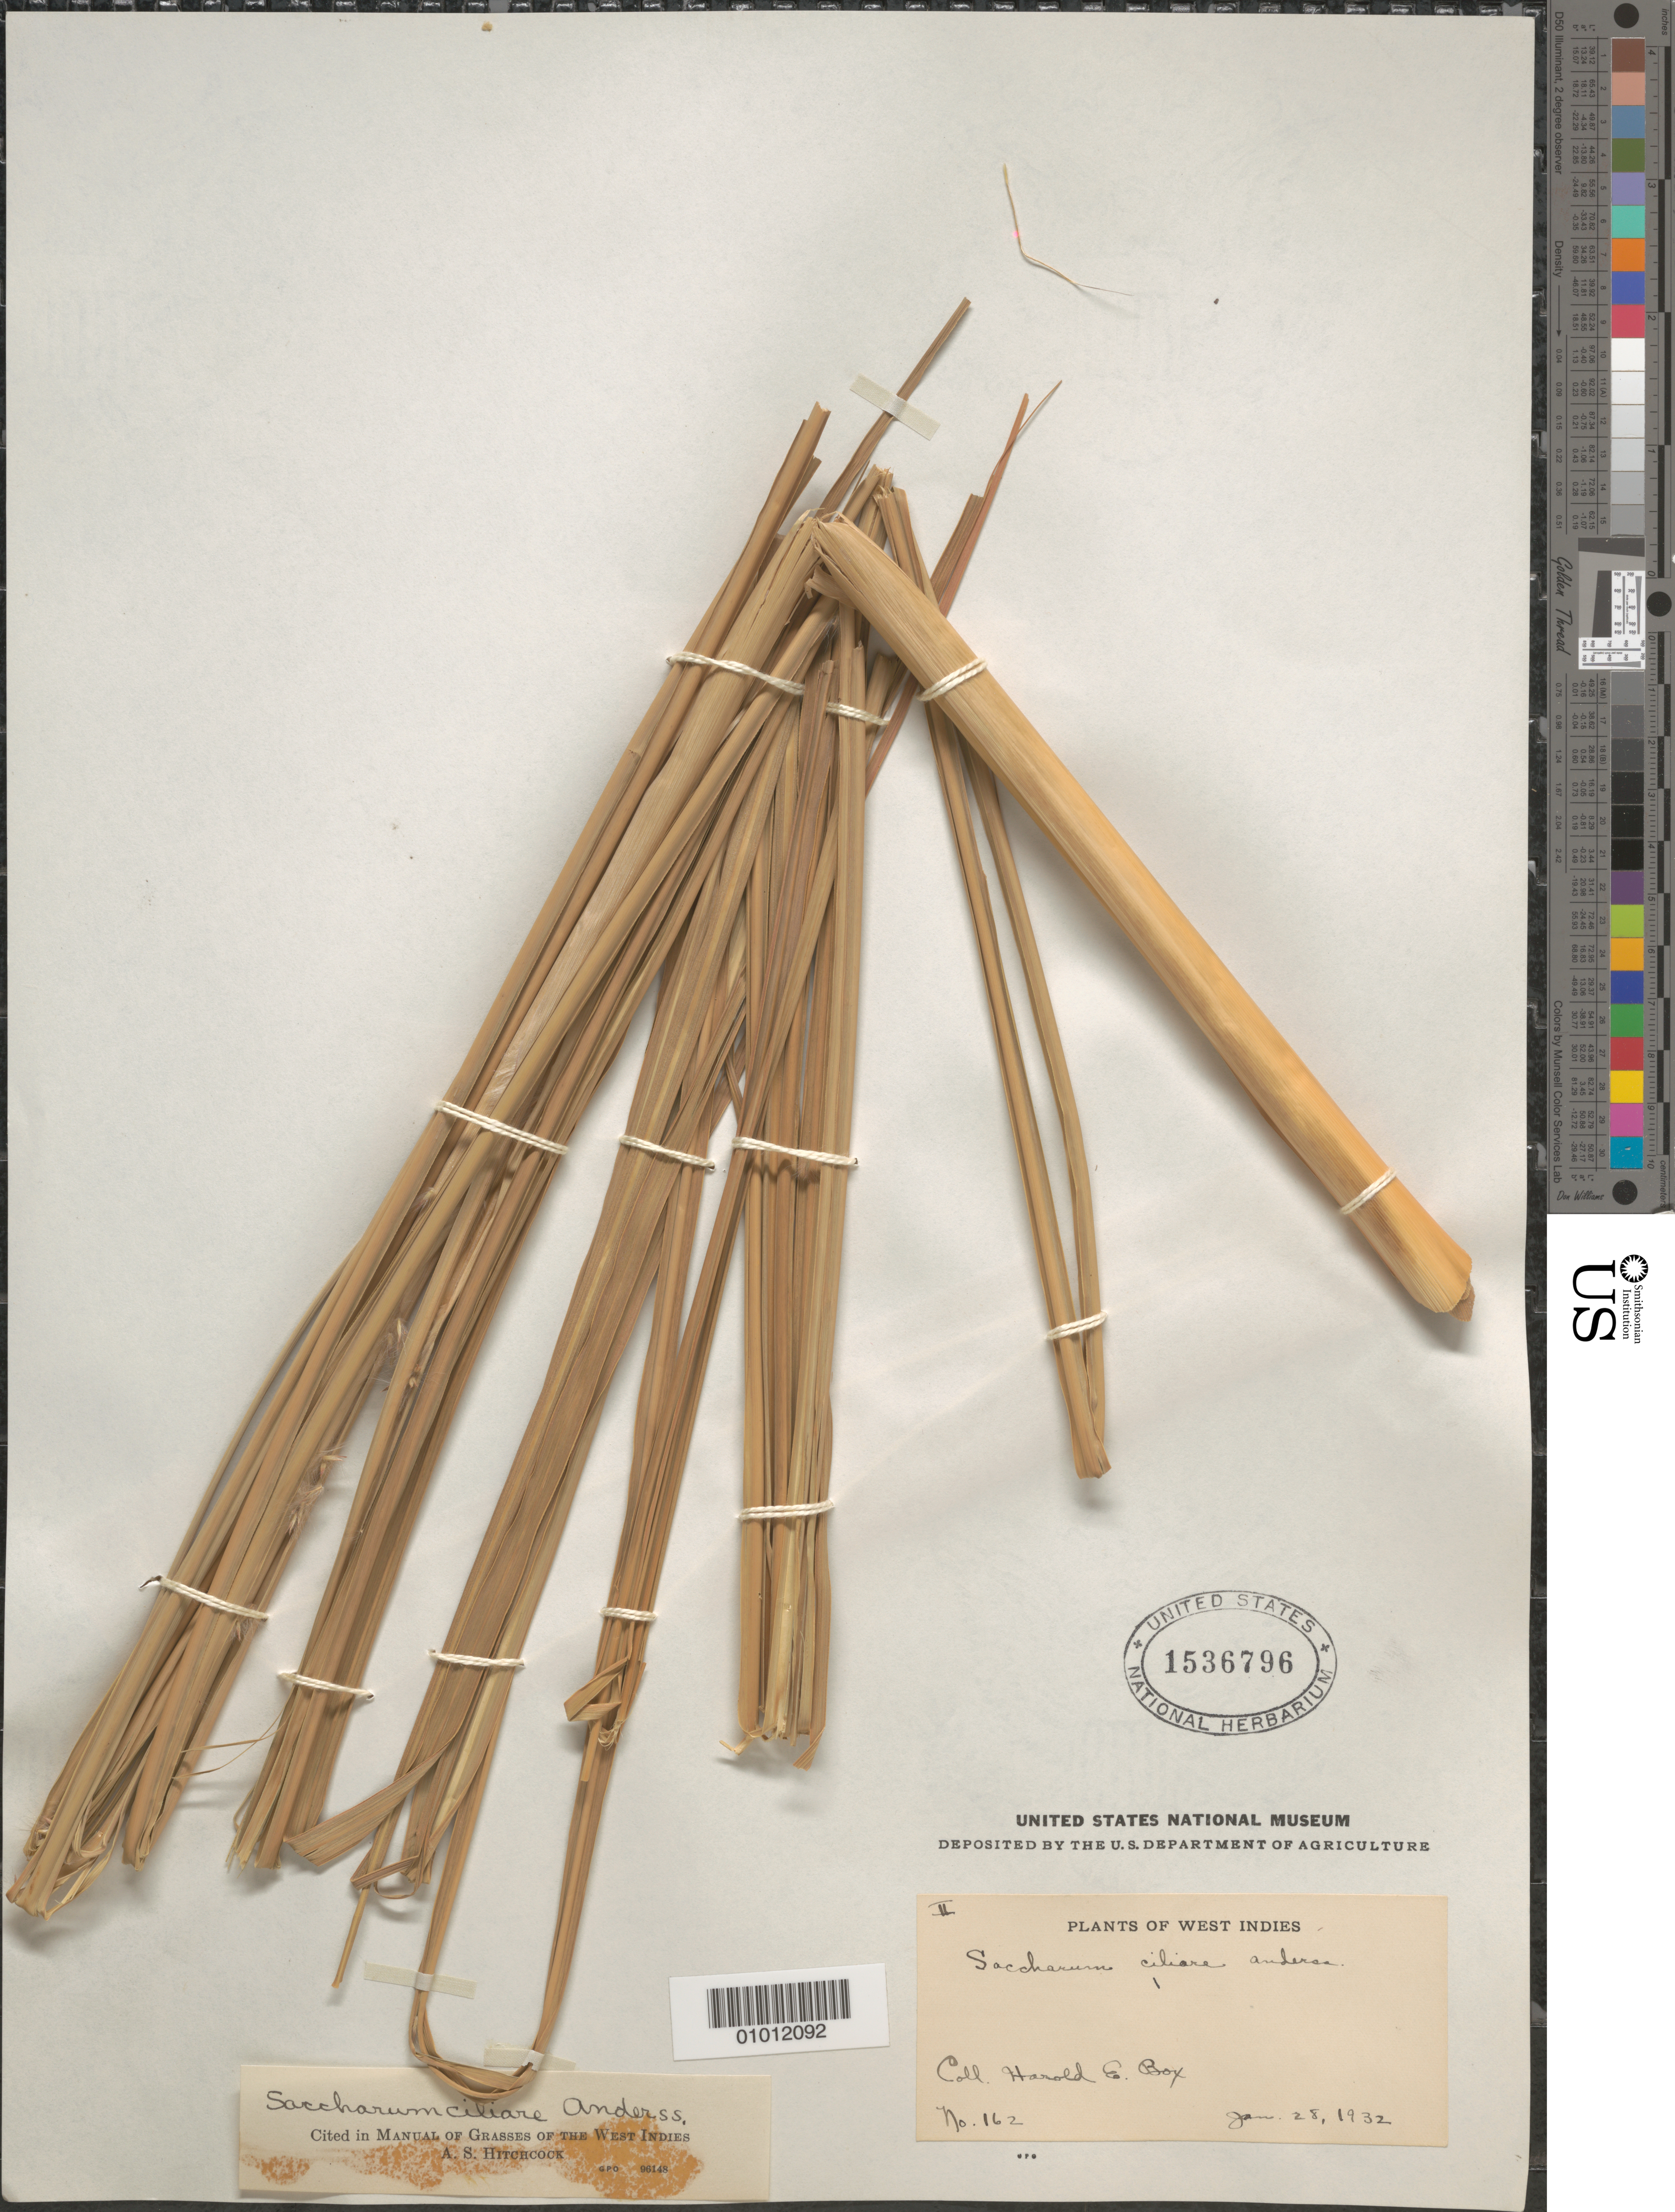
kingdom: Plantae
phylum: Tracheophyta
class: Liliopsida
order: Poales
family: Poaceae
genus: Saccharum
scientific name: Saccharum ciliare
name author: Andersson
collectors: H. E. Box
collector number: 162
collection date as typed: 28 Jan 1932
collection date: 1932-01-28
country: St. Christopher-Nevis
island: St. Christopher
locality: near Challenger's Village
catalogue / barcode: US 1536796